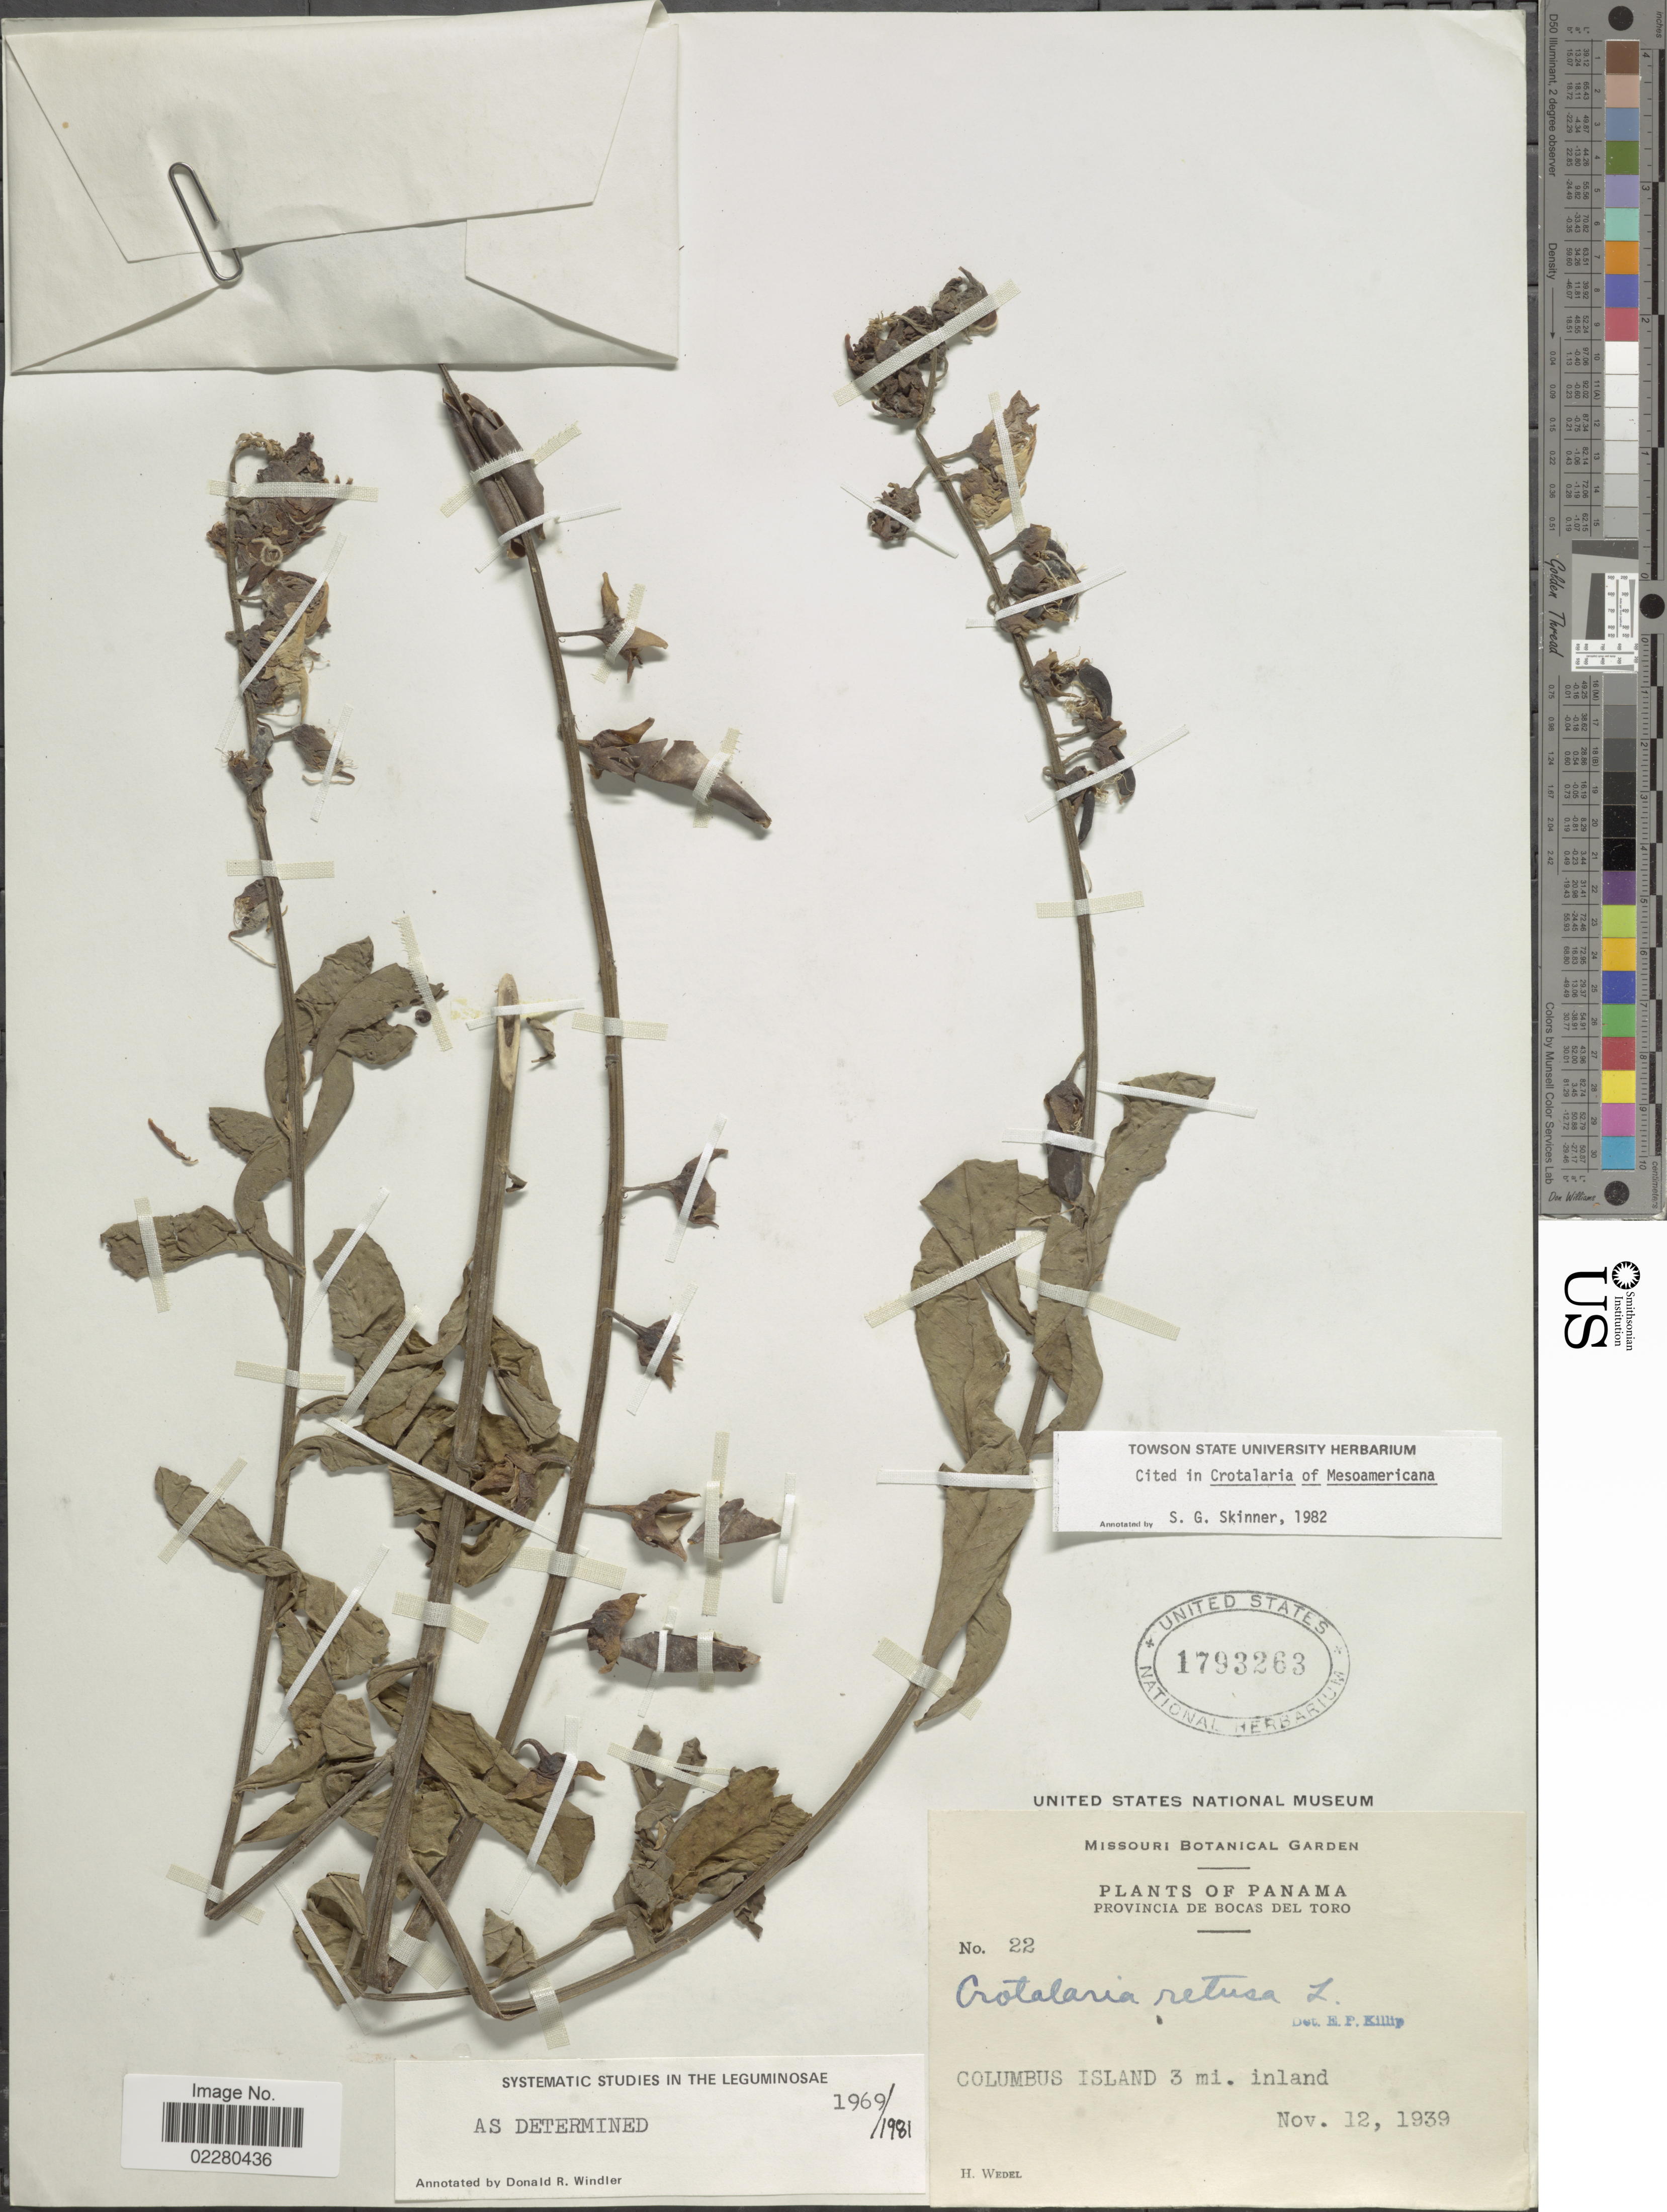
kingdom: Plantae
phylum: Tracheophyta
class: Magnoliopsida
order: Fabales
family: Fabaceae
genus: Crotalaria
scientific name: Crotalaria retusa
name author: L.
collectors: H. von Wedel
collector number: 22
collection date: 1939-11-12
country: Panama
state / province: Bocas del Toro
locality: Provincia de Bocas del Toro. Columbus Island 3 mi. inland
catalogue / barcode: US 1793263